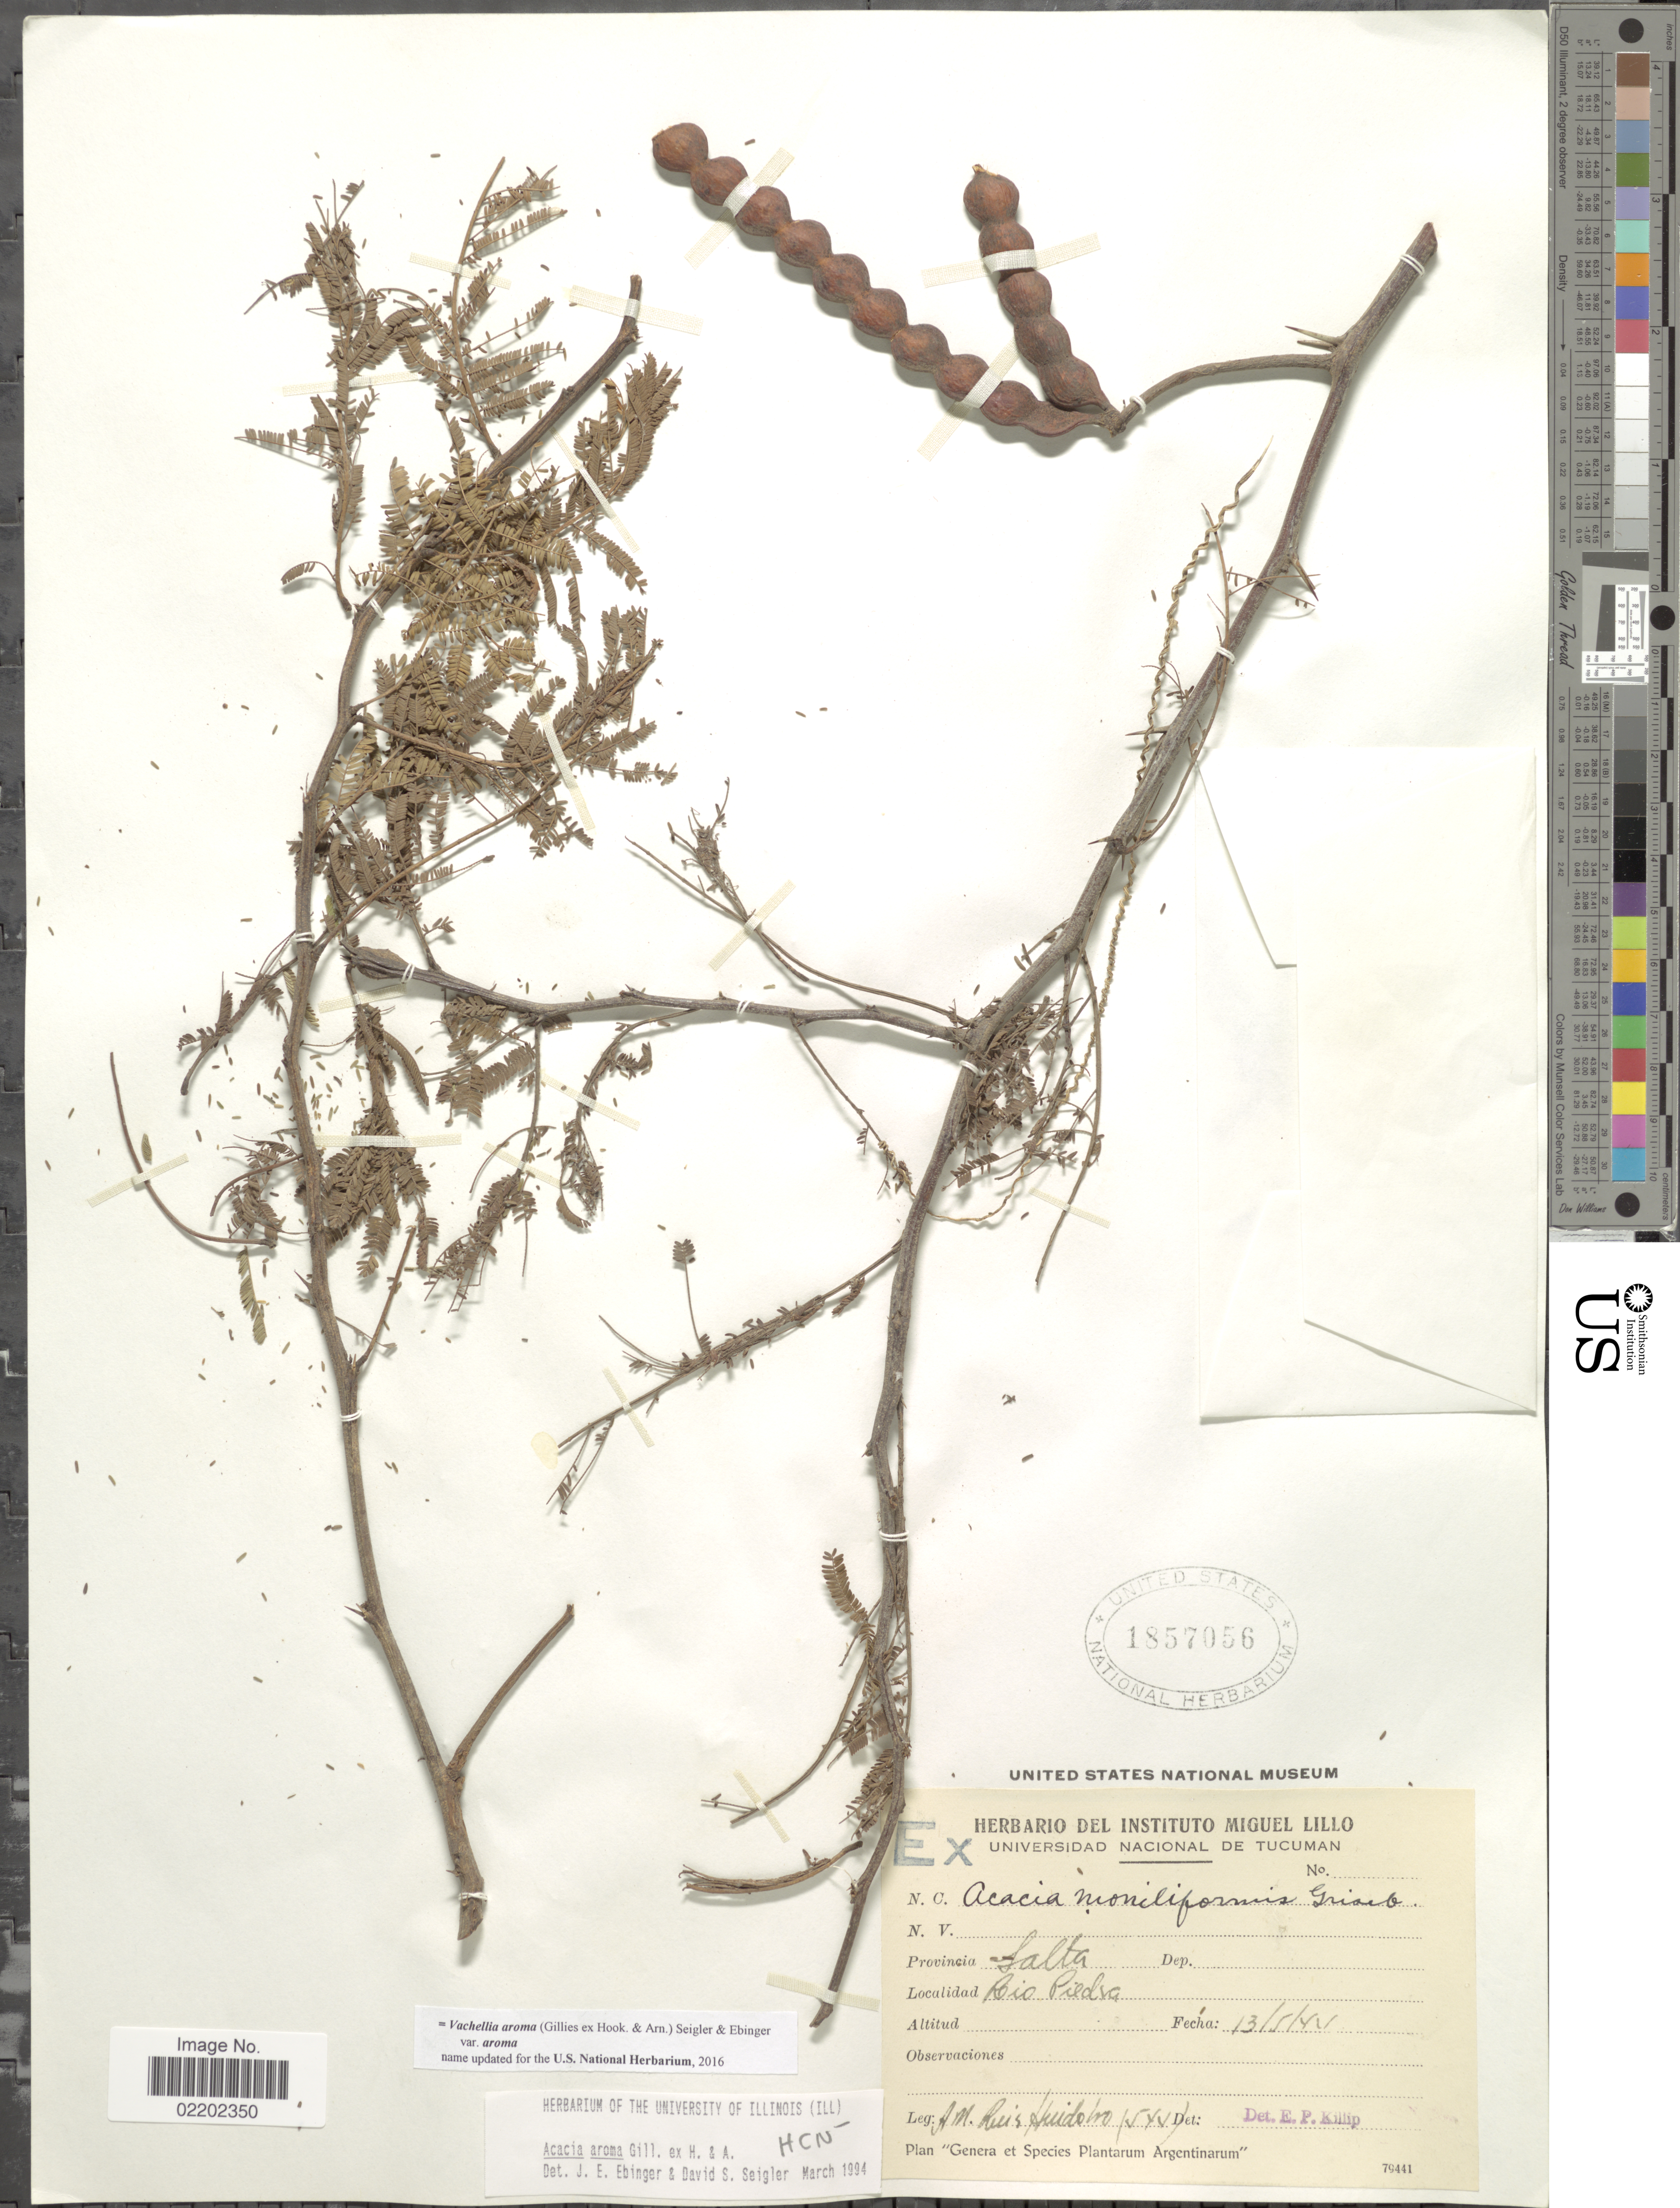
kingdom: Plantae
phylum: Tracheophyta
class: Magnoliopsida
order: Fabales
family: Fabaceae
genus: Vachellia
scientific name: Vachellia aroma var. aroma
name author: (Gillies ex Hook. & Arn.) Seigler & Ebinger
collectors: A. Ruiz Huidobo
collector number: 544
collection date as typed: Transcribed d/m/y: 13/5/44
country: Argentina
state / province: Salta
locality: Rio Piedra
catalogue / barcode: US 1857056